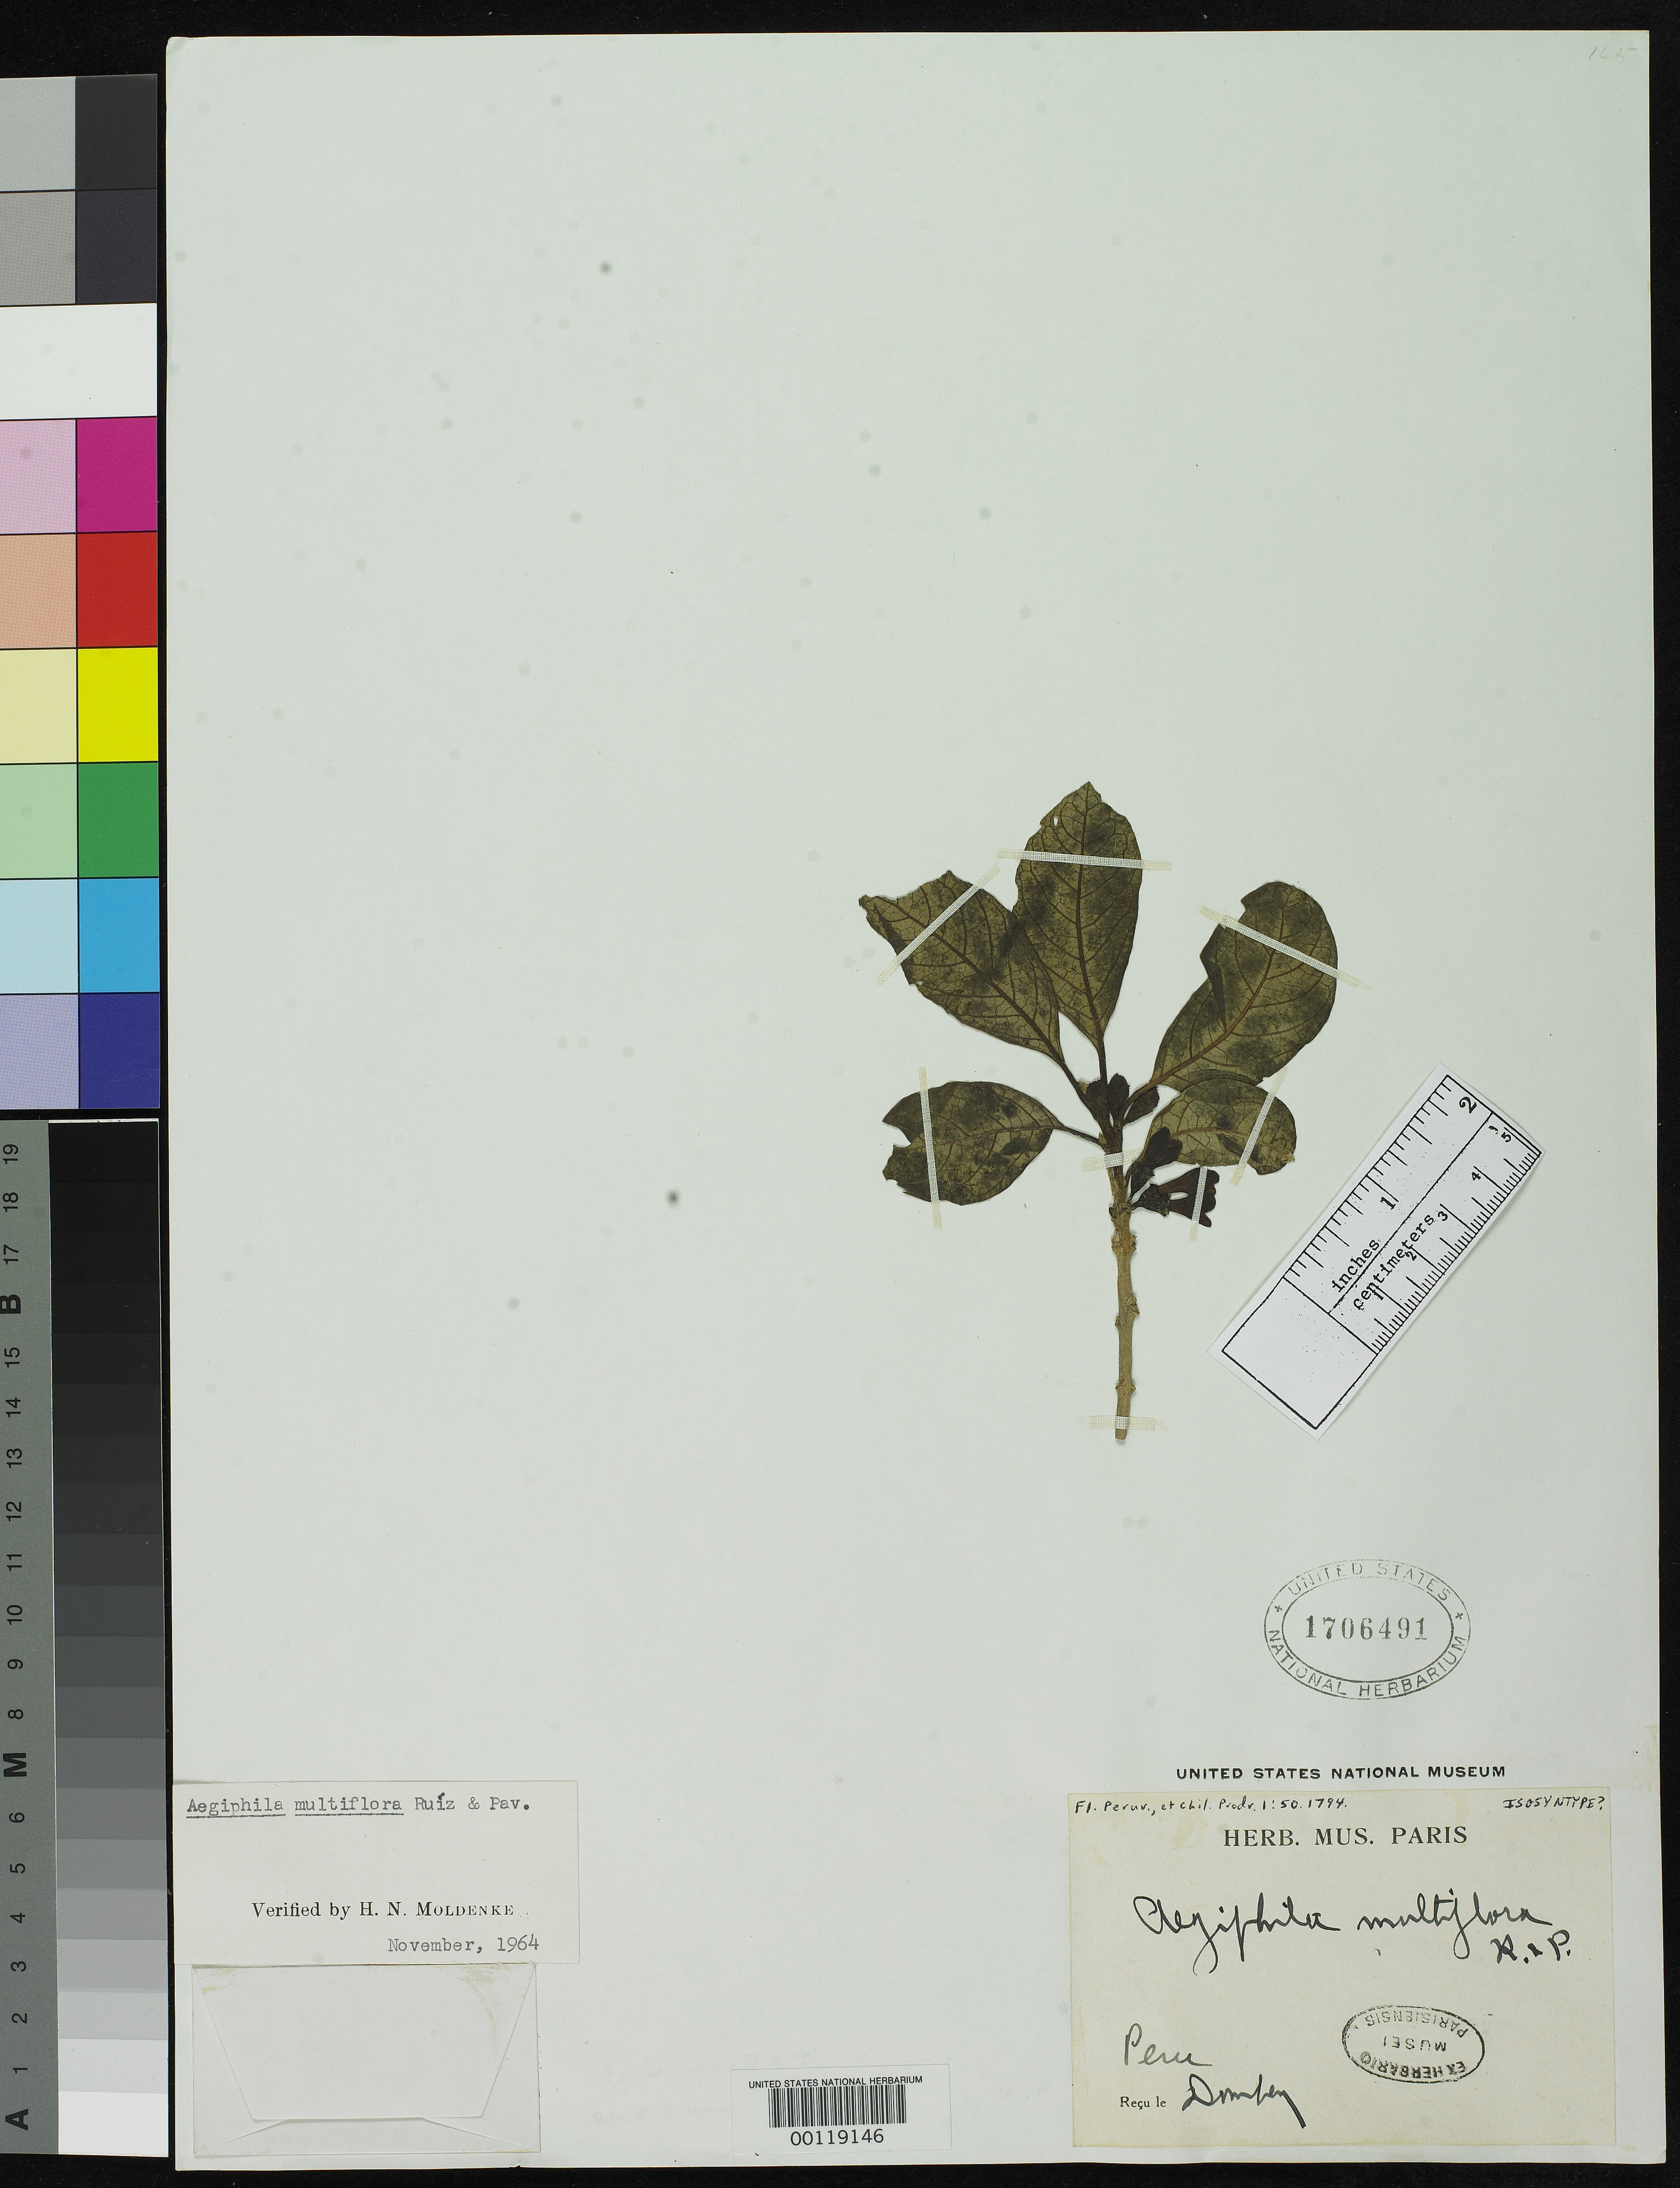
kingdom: Plantae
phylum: Tracheophyta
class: Magnoliopsida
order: Lamiales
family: Lamiaceae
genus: Aegiphila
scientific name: Aegiphila multiflora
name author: Ruiz & Pav.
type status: Isosyntype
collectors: J. Dombey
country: Peru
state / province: San Martín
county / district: Mariscal Cáceres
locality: Rio Huallaga, margen Derecha del; Balsa Probana; dtto. Tocache Nuevo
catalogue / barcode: US 1706491